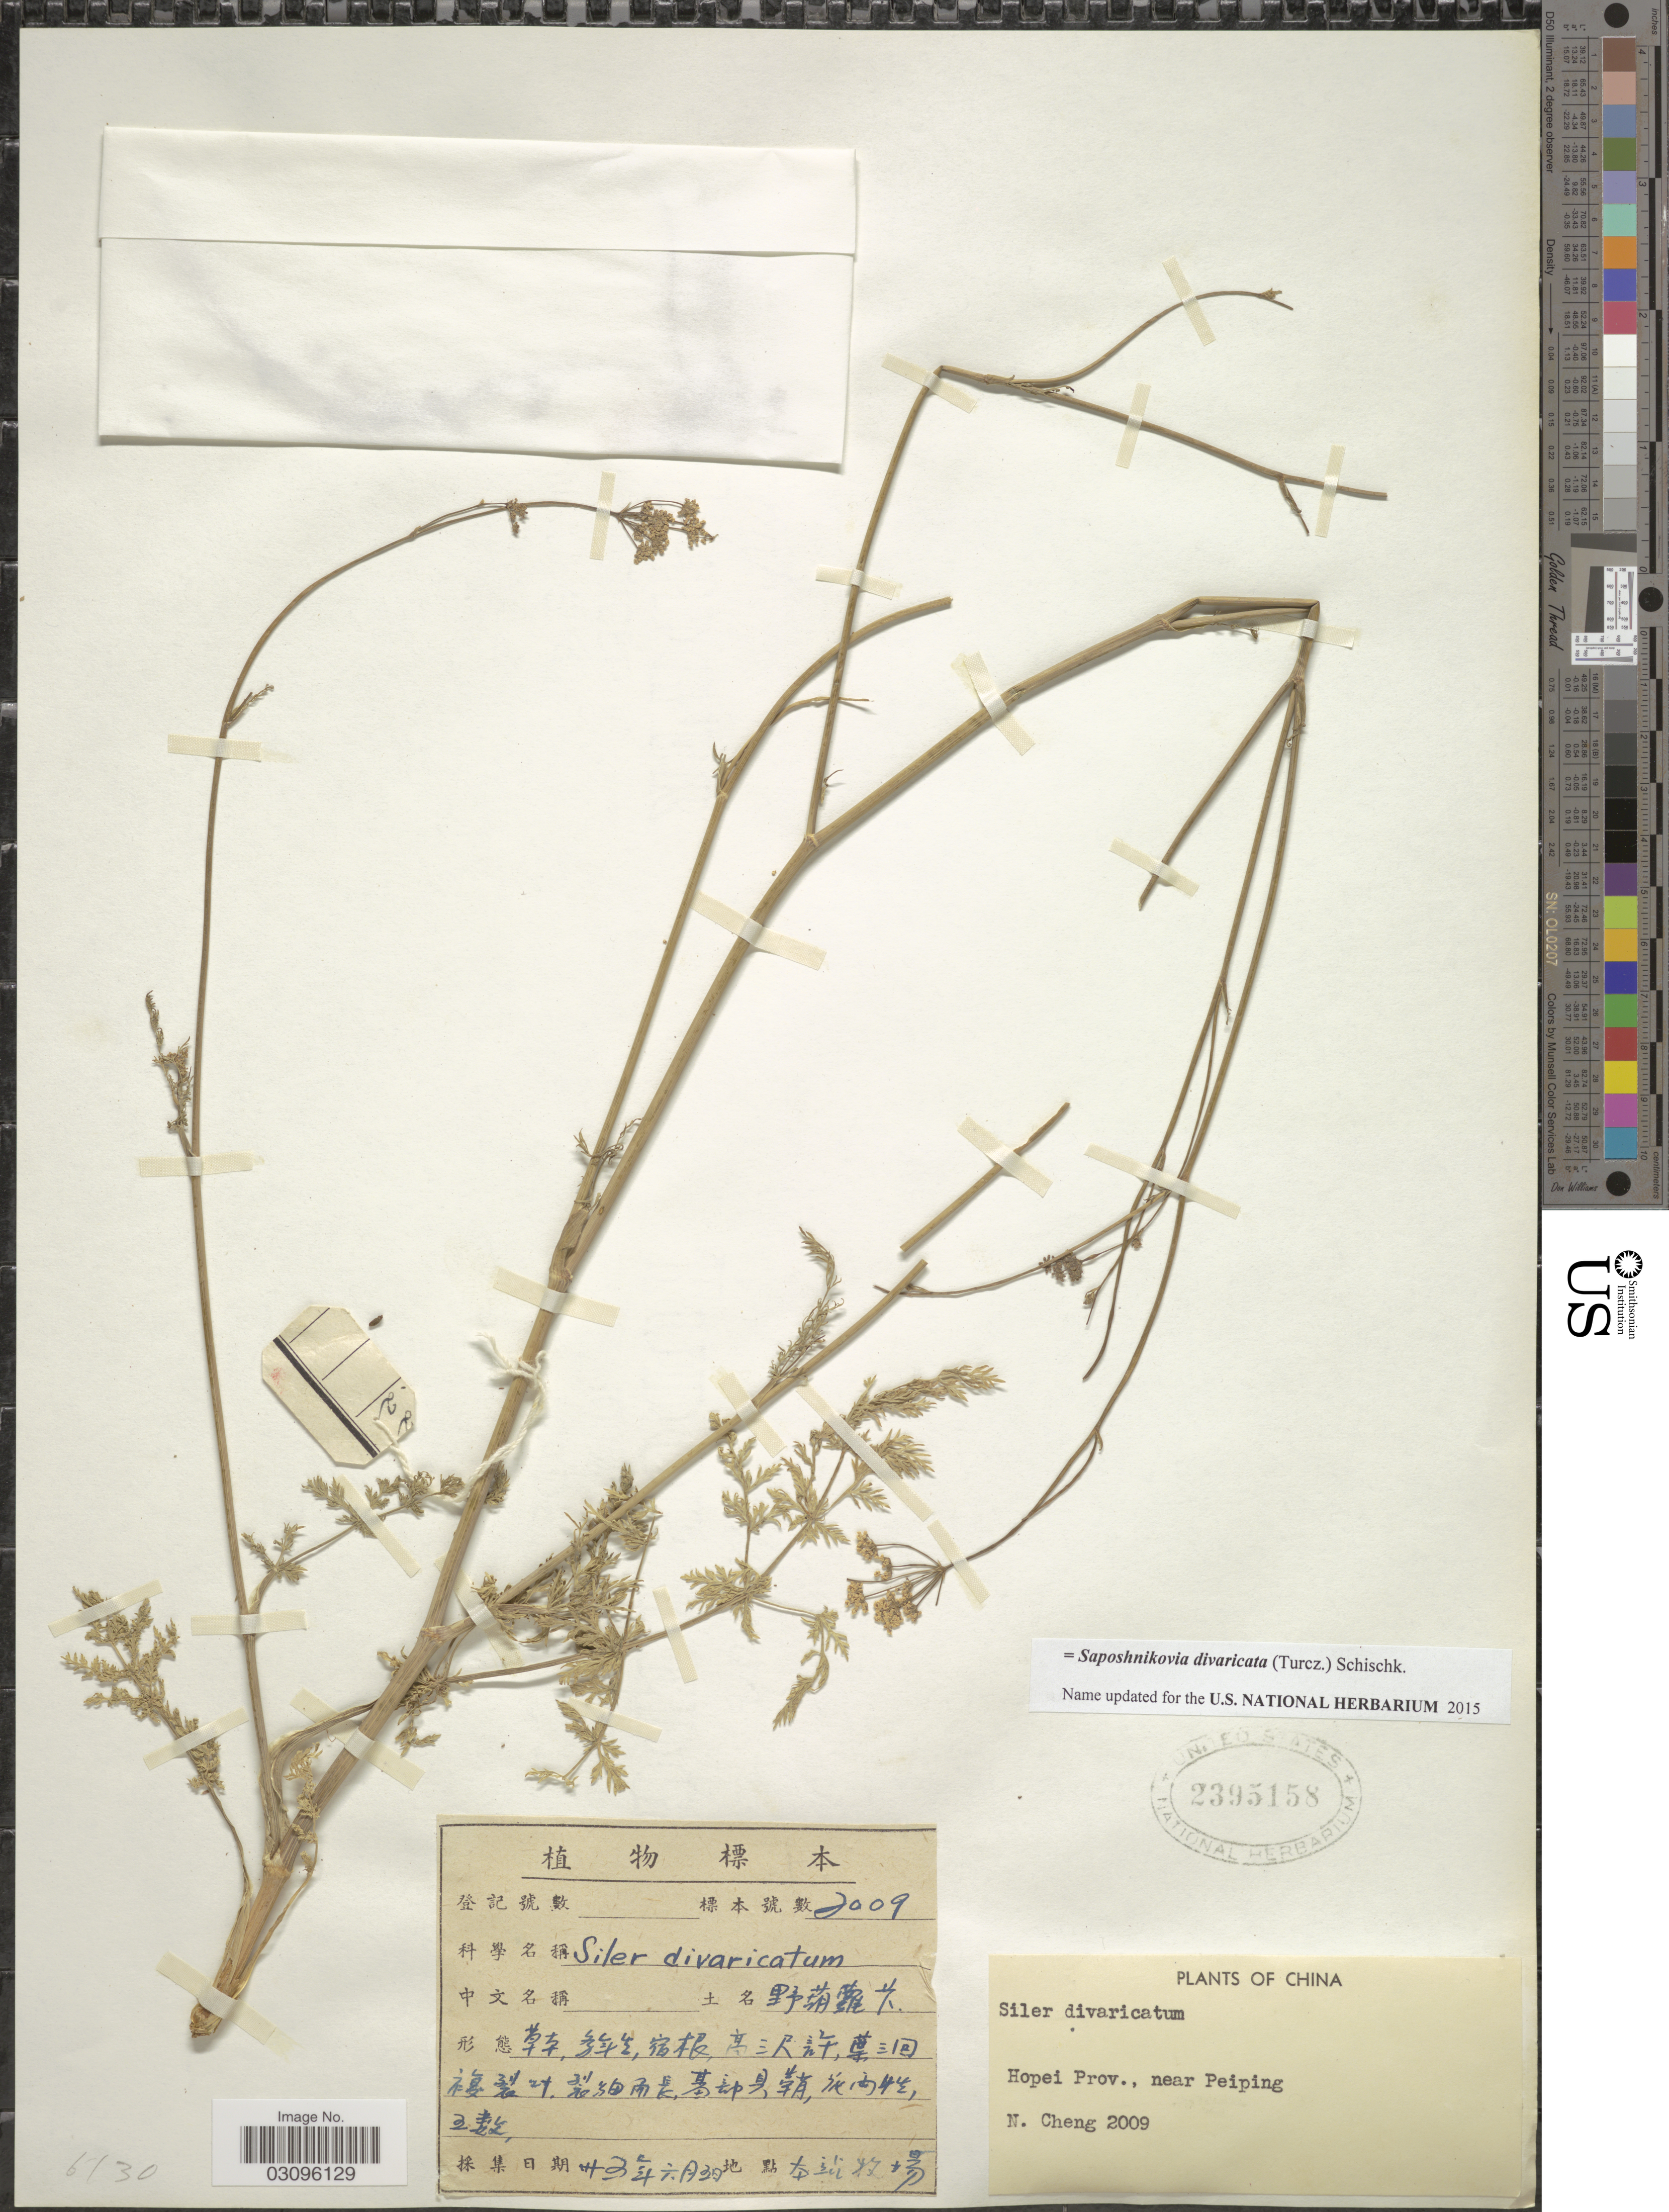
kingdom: Plantae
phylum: Tracheophyta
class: Magnoliopsida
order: Apiales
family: Apiaceae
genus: Saposhnikovia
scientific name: Saposhnikovia divaricata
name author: (Turcz.) Schischk.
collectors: N. Cheng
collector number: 2009?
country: China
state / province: Hebei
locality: Hopei Prov., near Peiping.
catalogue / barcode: US 2395158